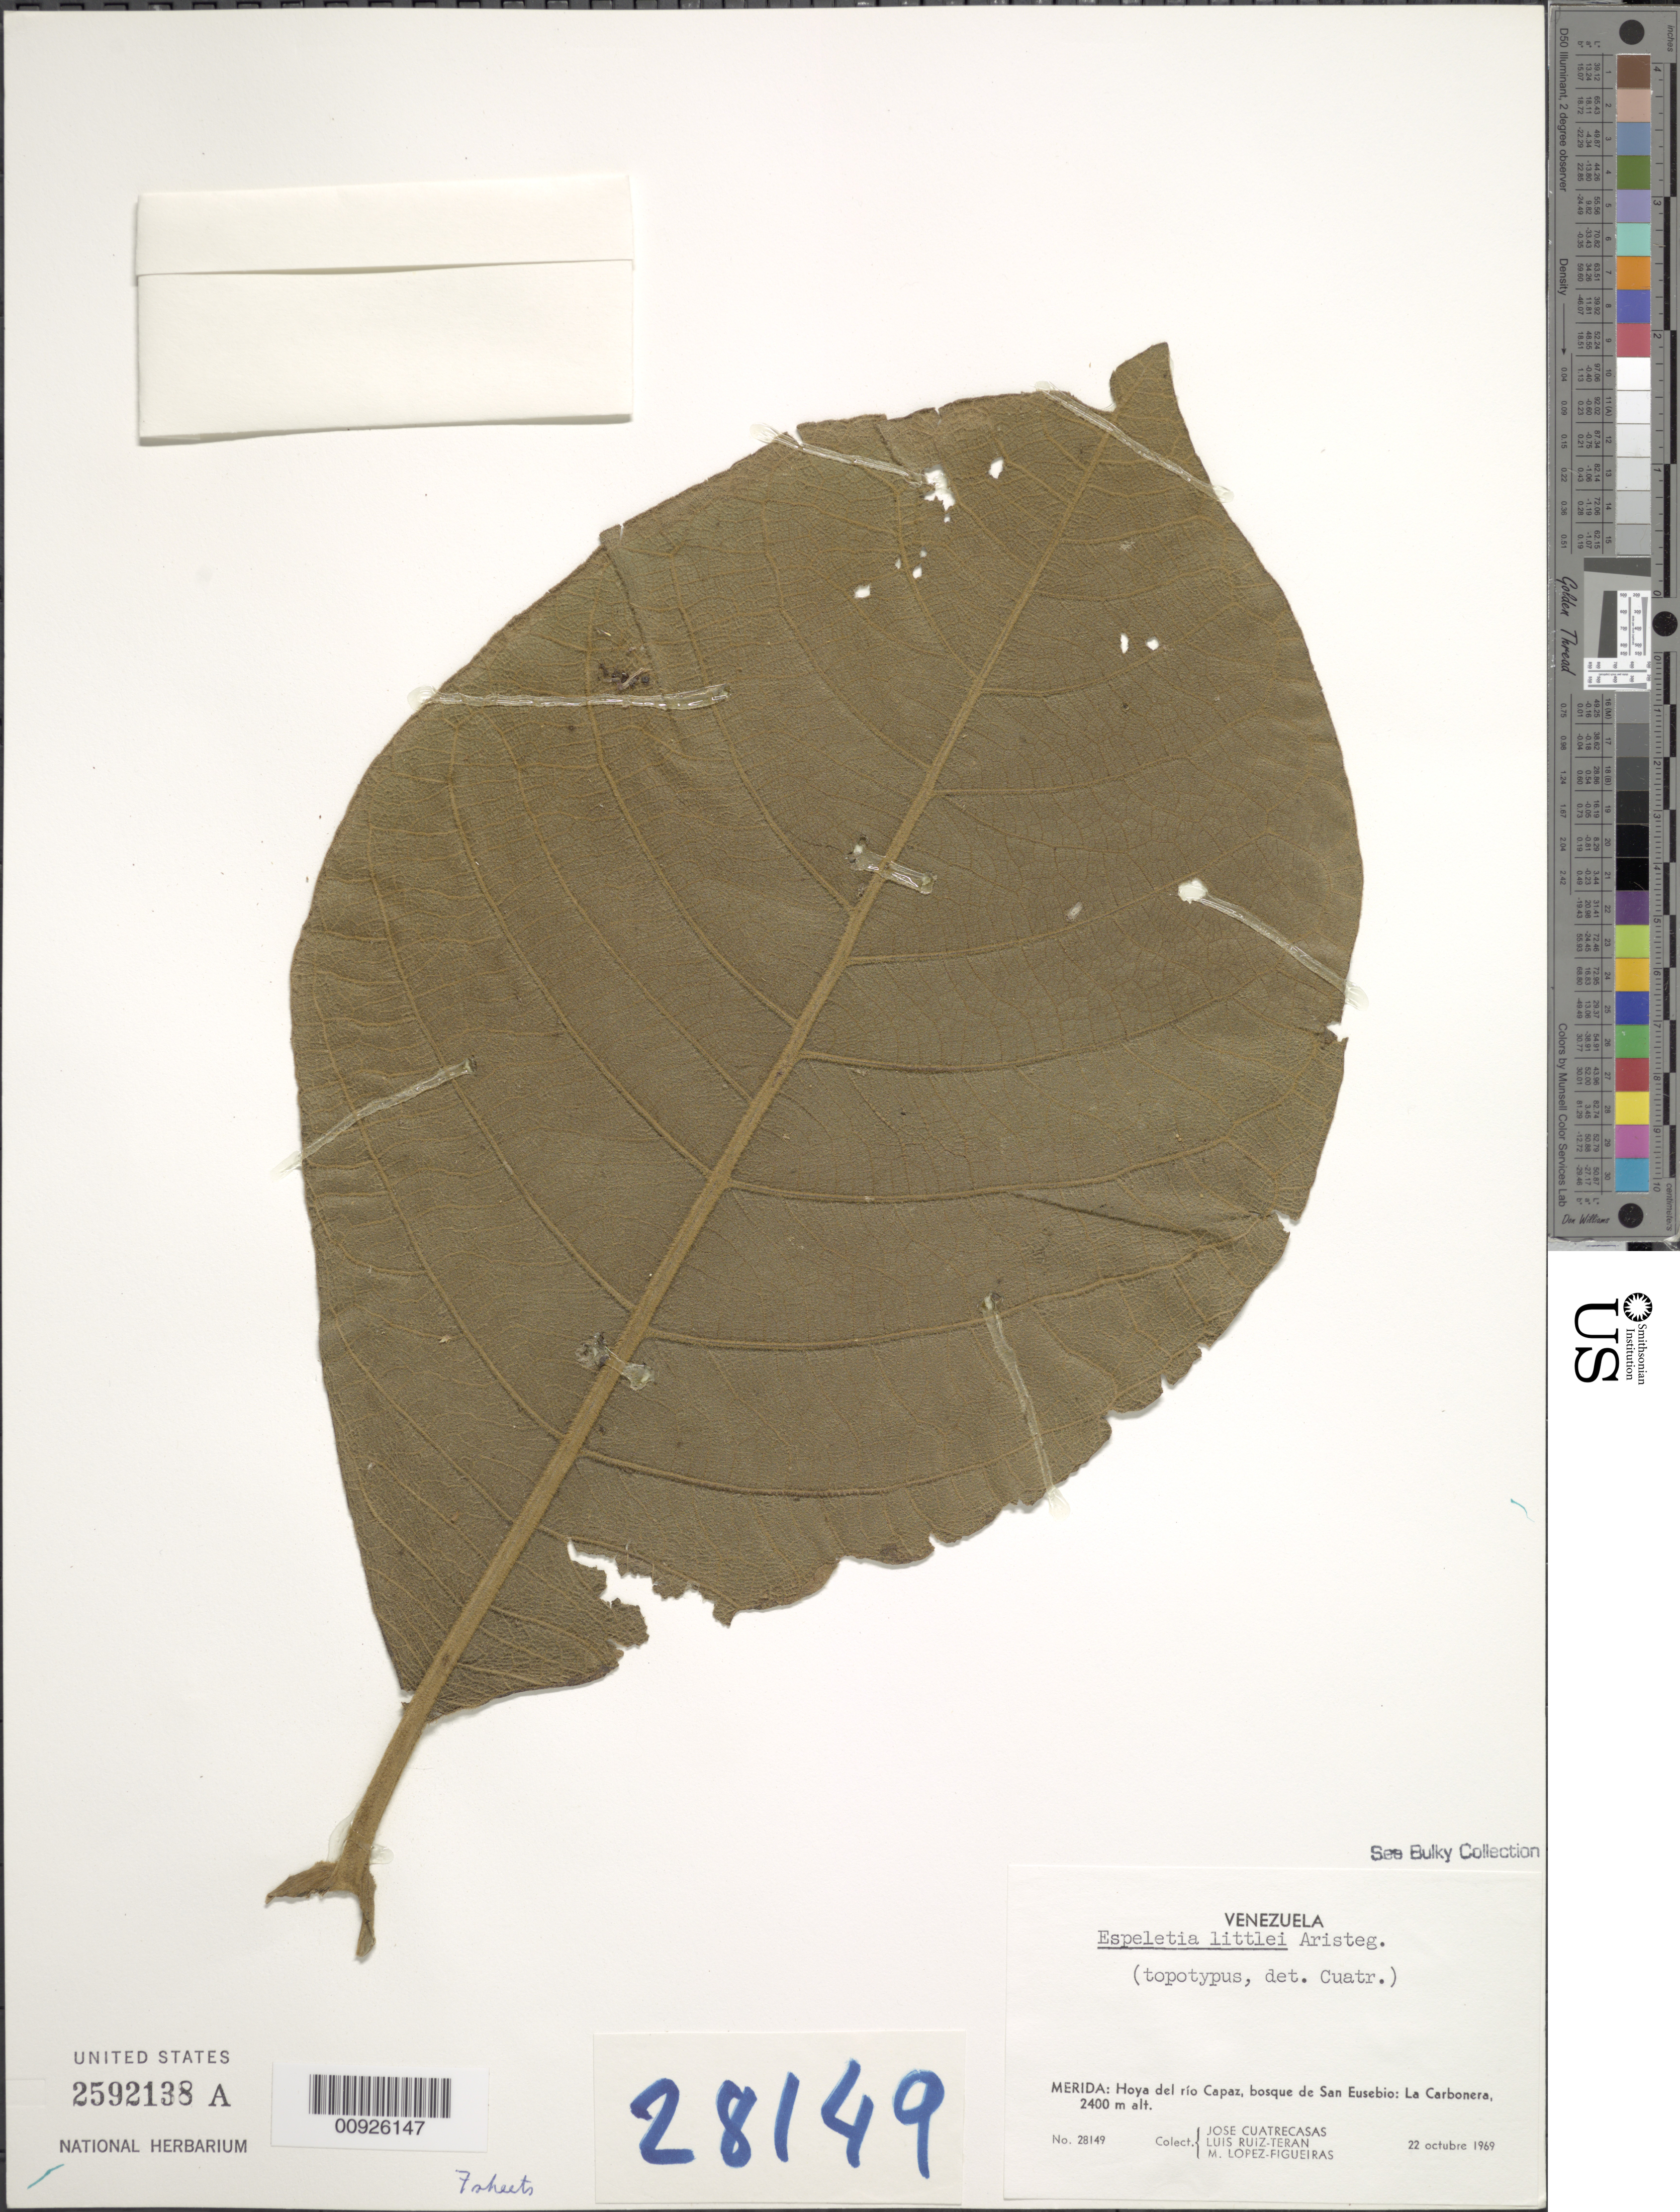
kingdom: Plantae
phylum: Tracheophyta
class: Magnoliopsida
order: Asterales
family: Asteraceae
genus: Carramboa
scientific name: Carramboa badilloi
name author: (Cuatrec.) Cuatrec.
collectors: J. Cuatrecasas, L. Teran & M. López Figueiras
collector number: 28149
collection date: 1969-10-22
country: Venezuela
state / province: Mérida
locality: Hoya del rio Capaz, bosque de San Eusebio: La Pinuela, bosque y pantamo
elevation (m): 2400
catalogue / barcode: US 2592138A